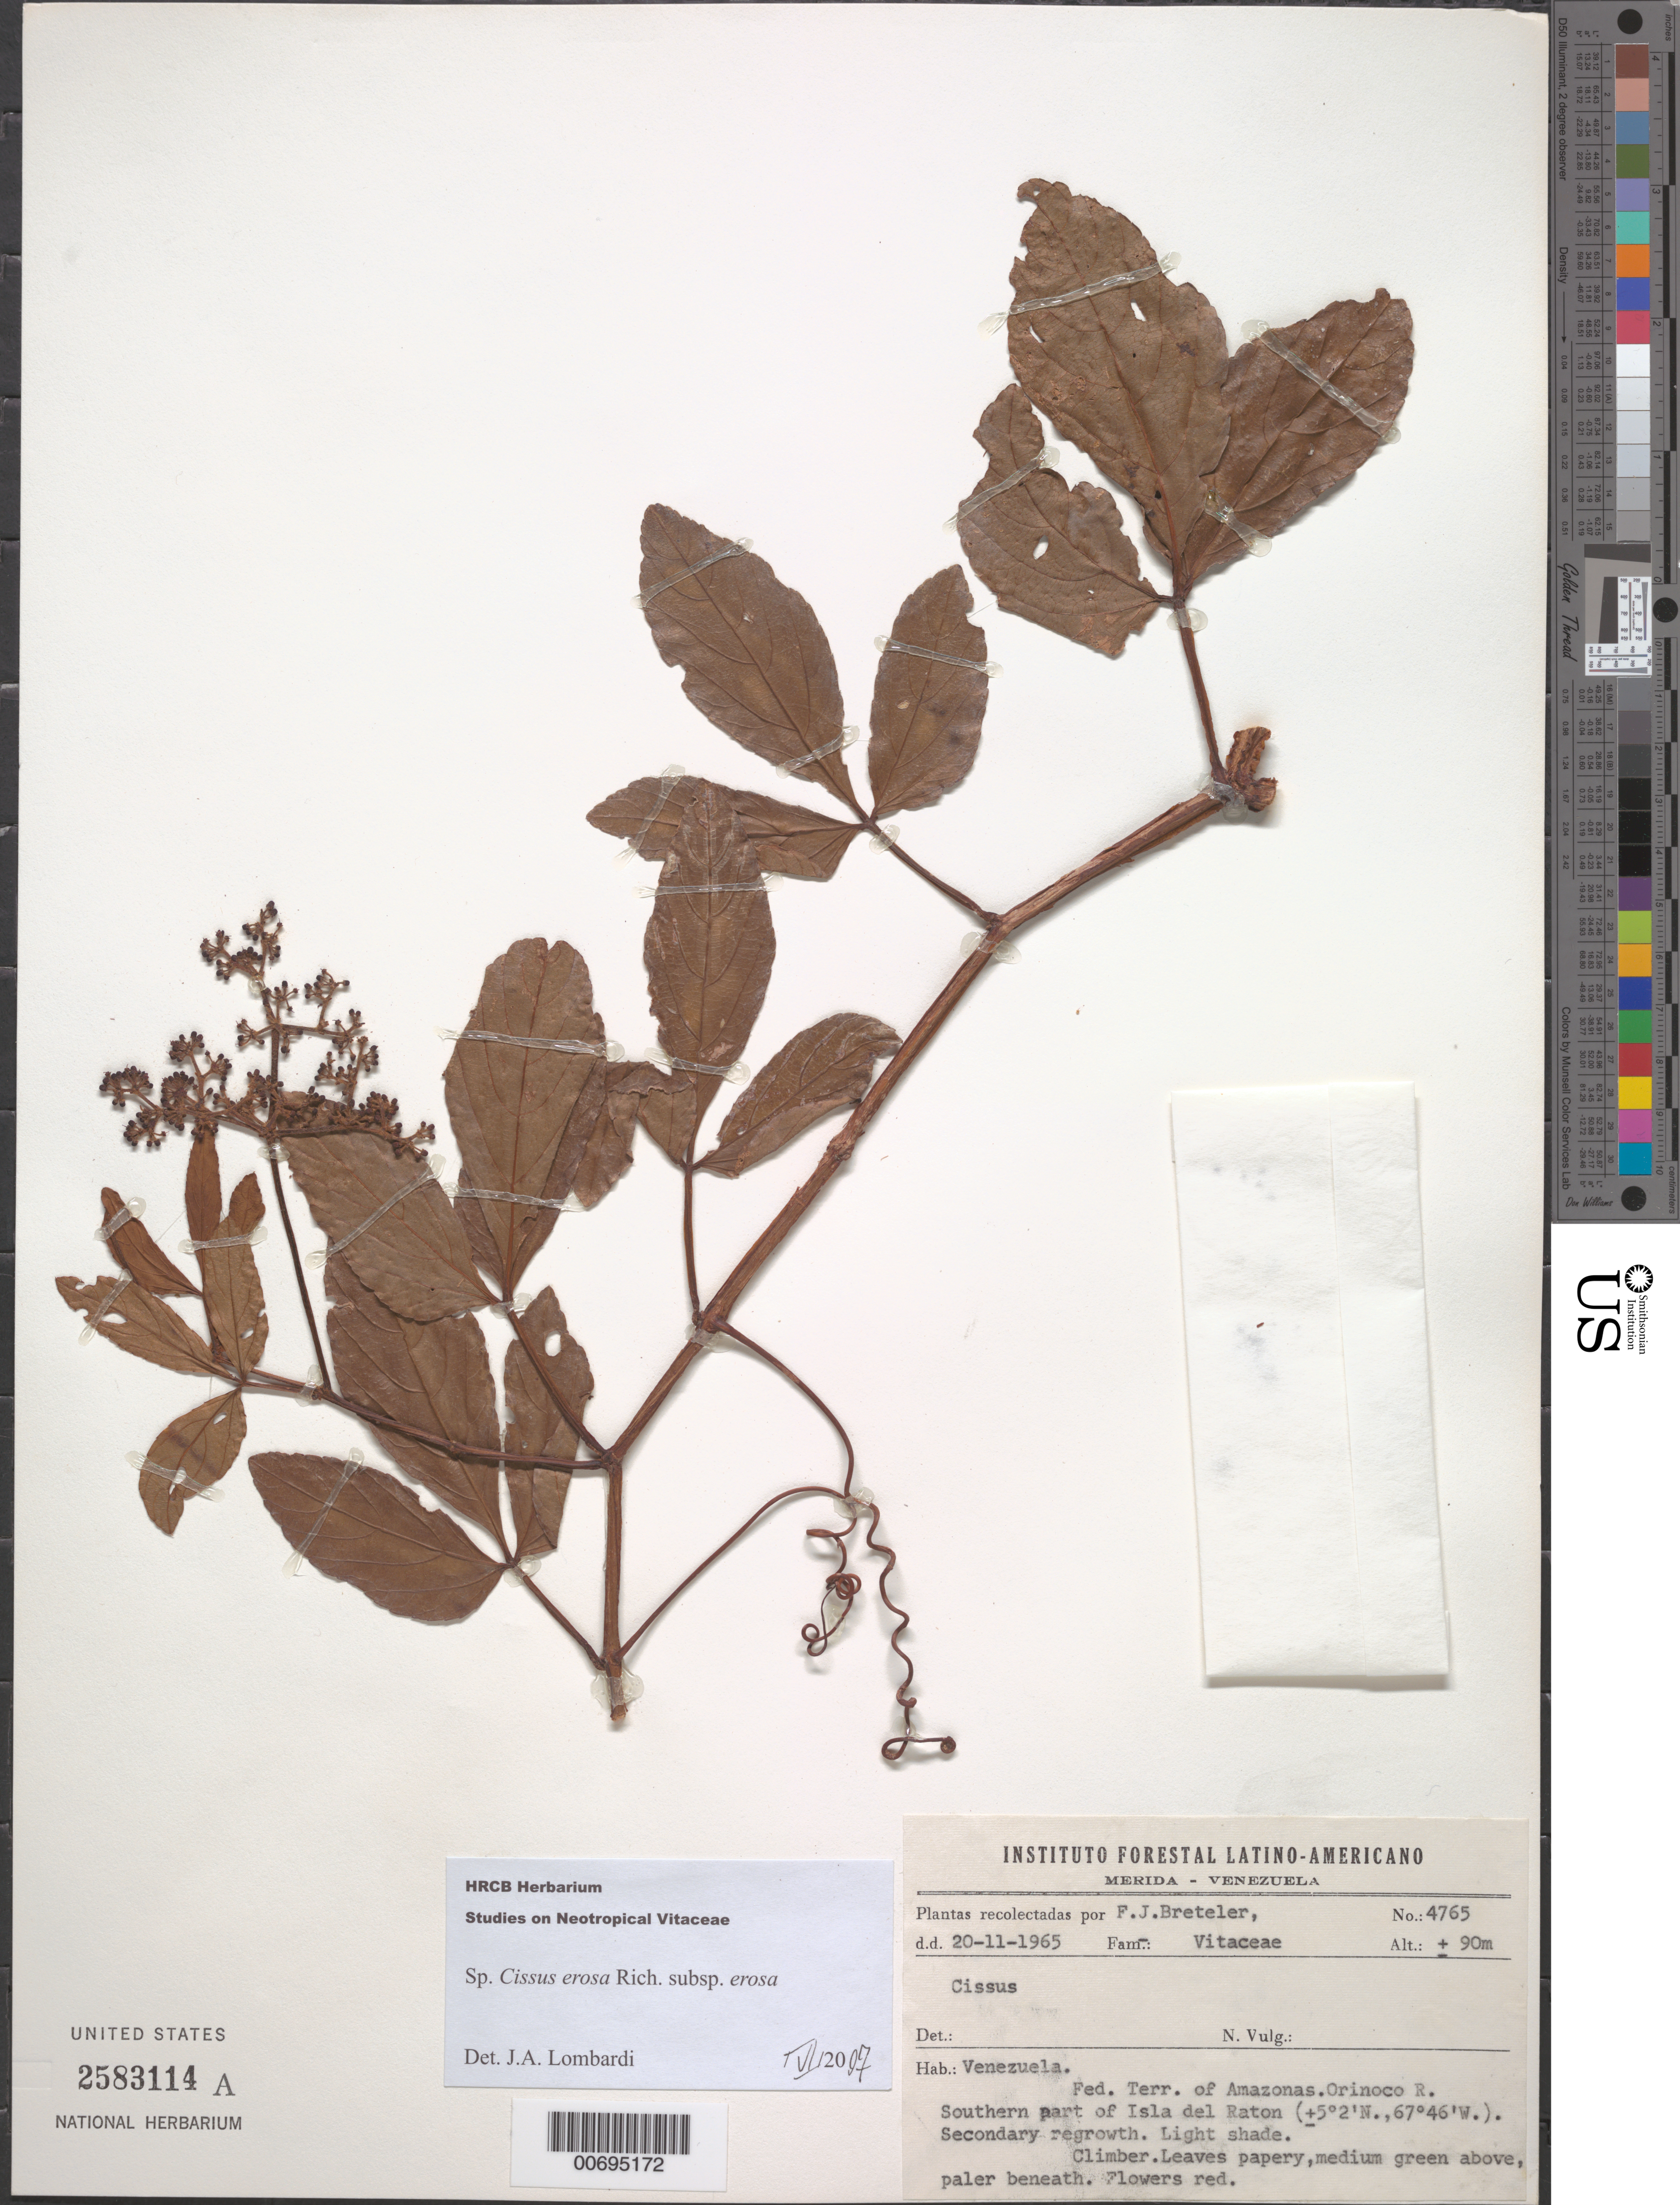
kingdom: Plantae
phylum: Tracheophyta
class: Magnoliopsida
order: Vitales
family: Vitaceae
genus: Cissus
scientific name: Cissus erosa subsp. erosa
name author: Rich.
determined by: Lombardi, Julio A.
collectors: F. J. Breteler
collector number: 4765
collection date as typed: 20-Nov-65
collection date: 1965-11-20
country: Venezuela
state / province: Amazonas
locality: Orinoco R., southern part of Isla del Ratón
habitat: Secondary regrowth, light shade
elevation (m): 90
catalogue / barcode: US 2583114A